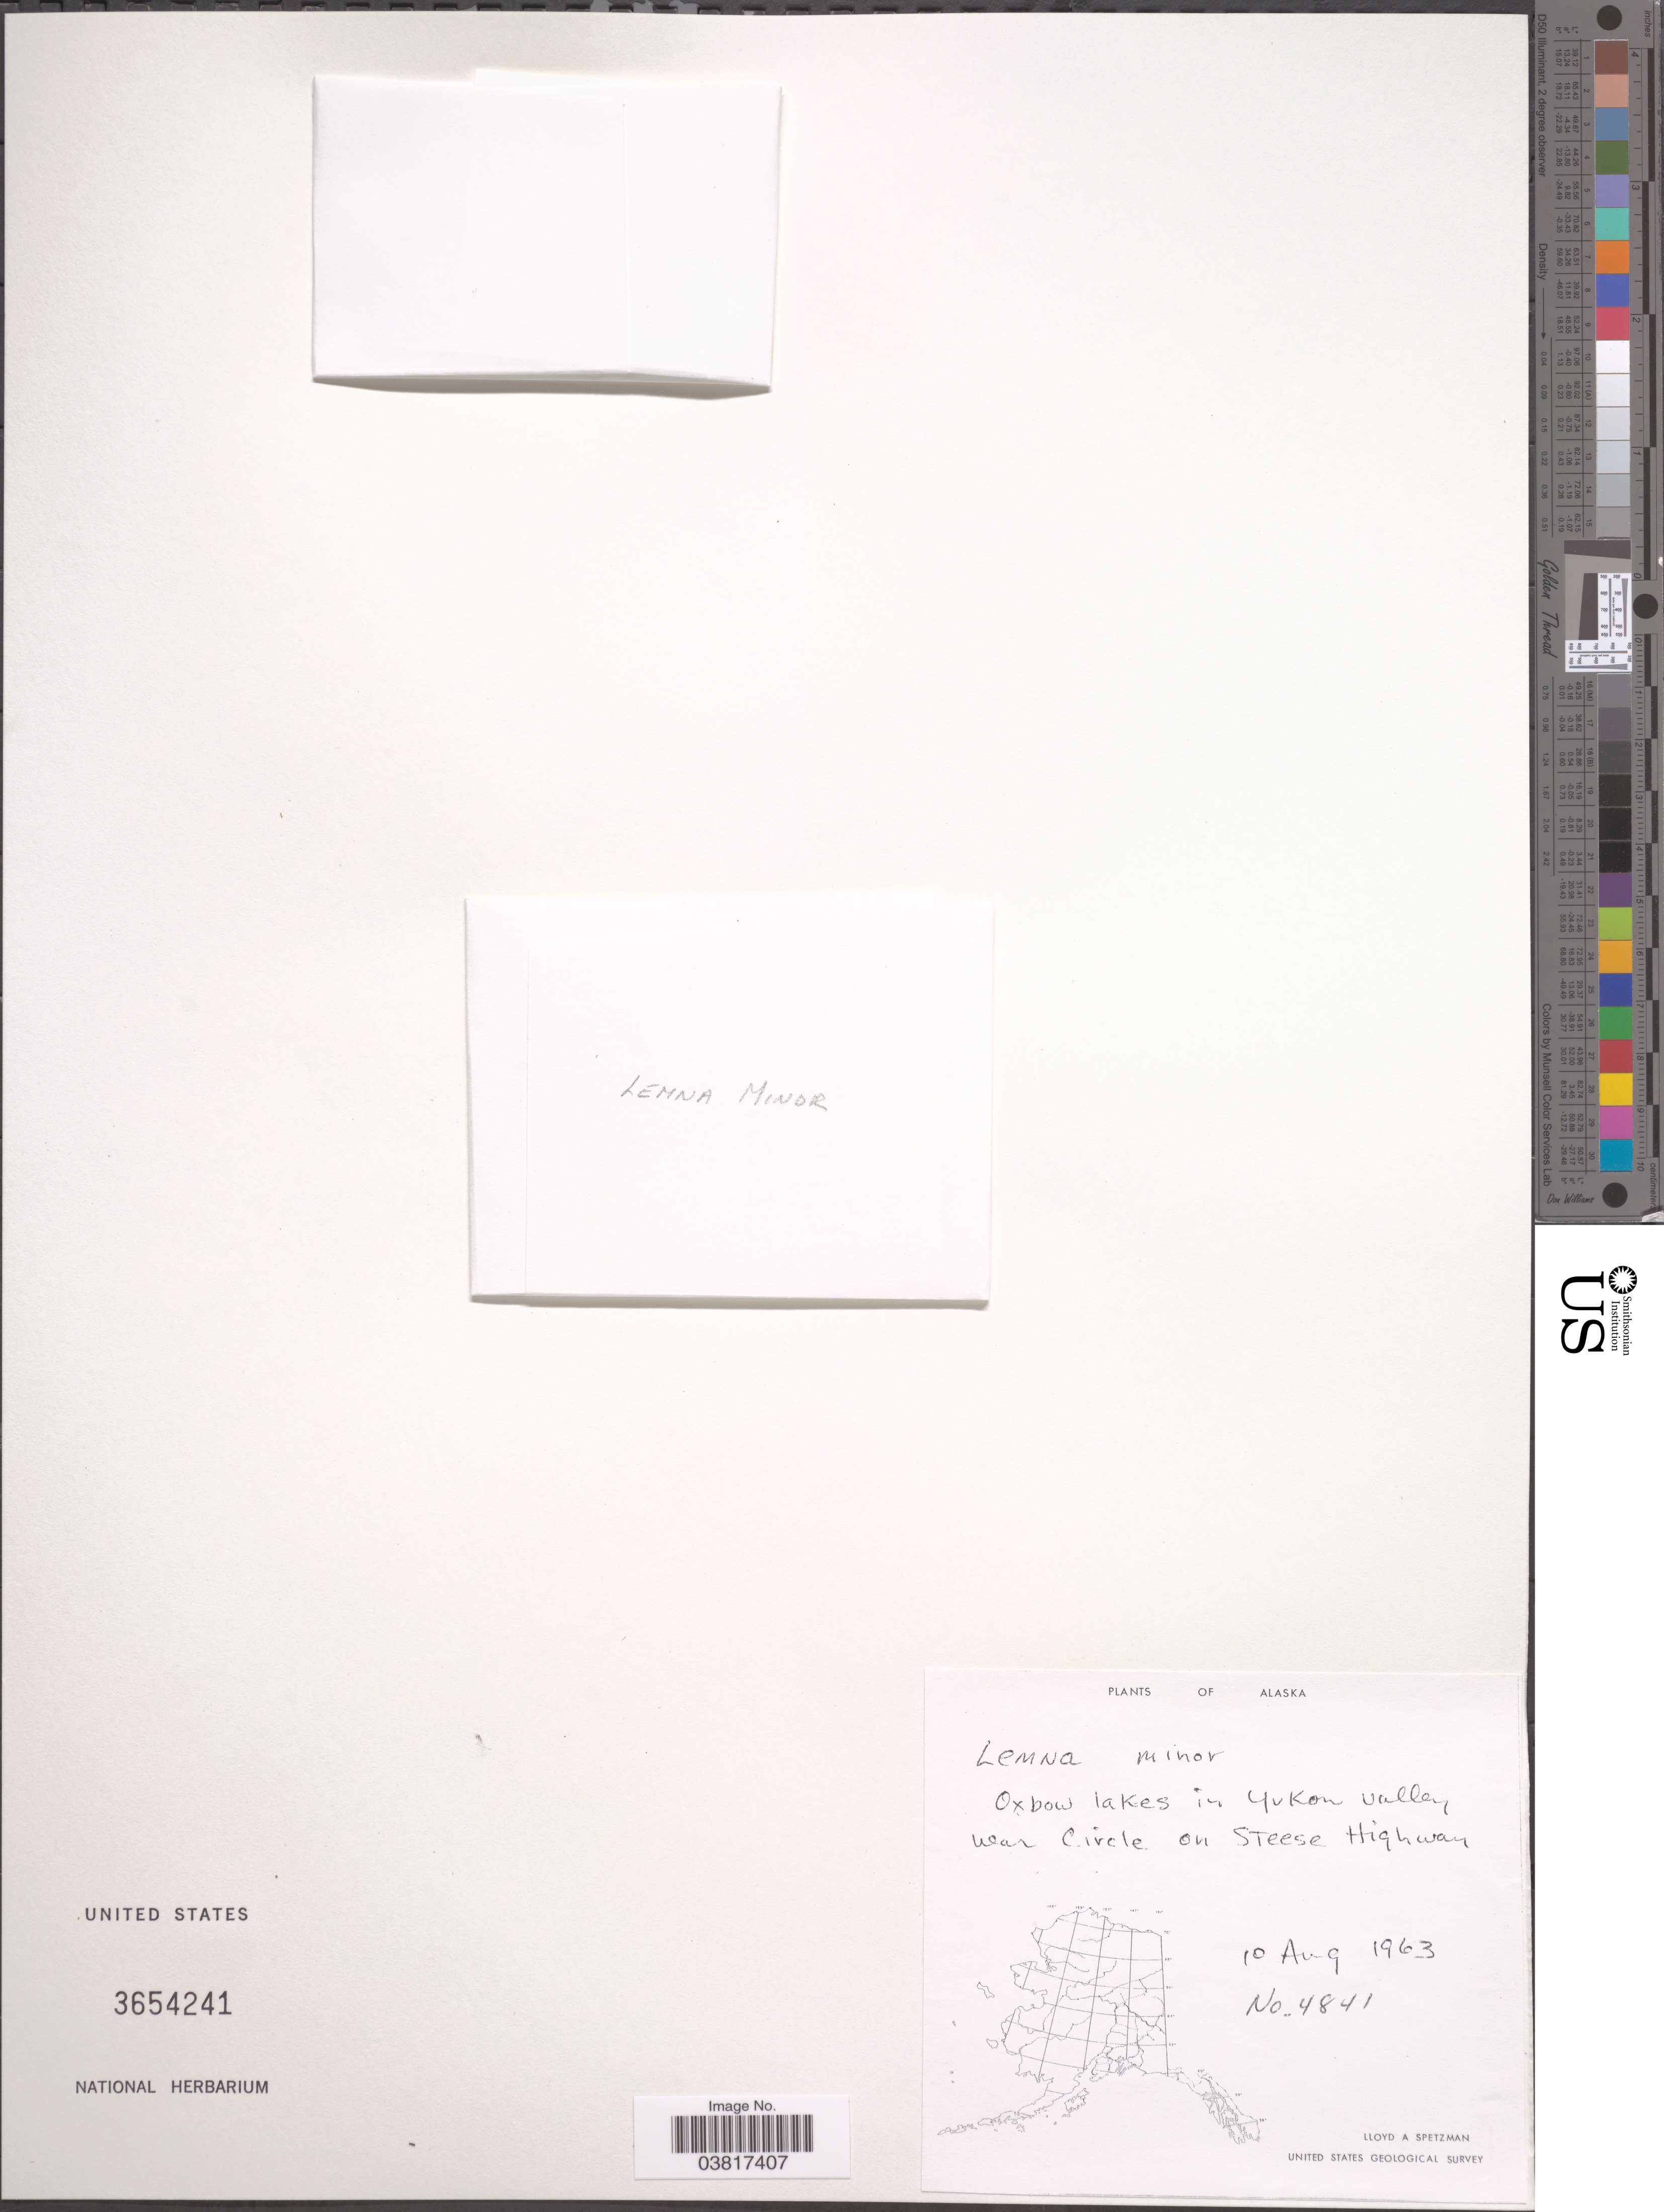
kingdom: Plantae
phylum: Tracheophyta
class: Liliopsida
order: Alismatales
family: Araceae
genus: Lemna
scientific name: Lemna minor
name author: L.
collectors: L. Spetzman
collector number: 4841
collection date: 1963-08-10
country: United States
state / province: Alaska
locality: Oxbow lakes in Yukon Valley near Circle on Steese Highway.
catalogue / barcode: US 3654241